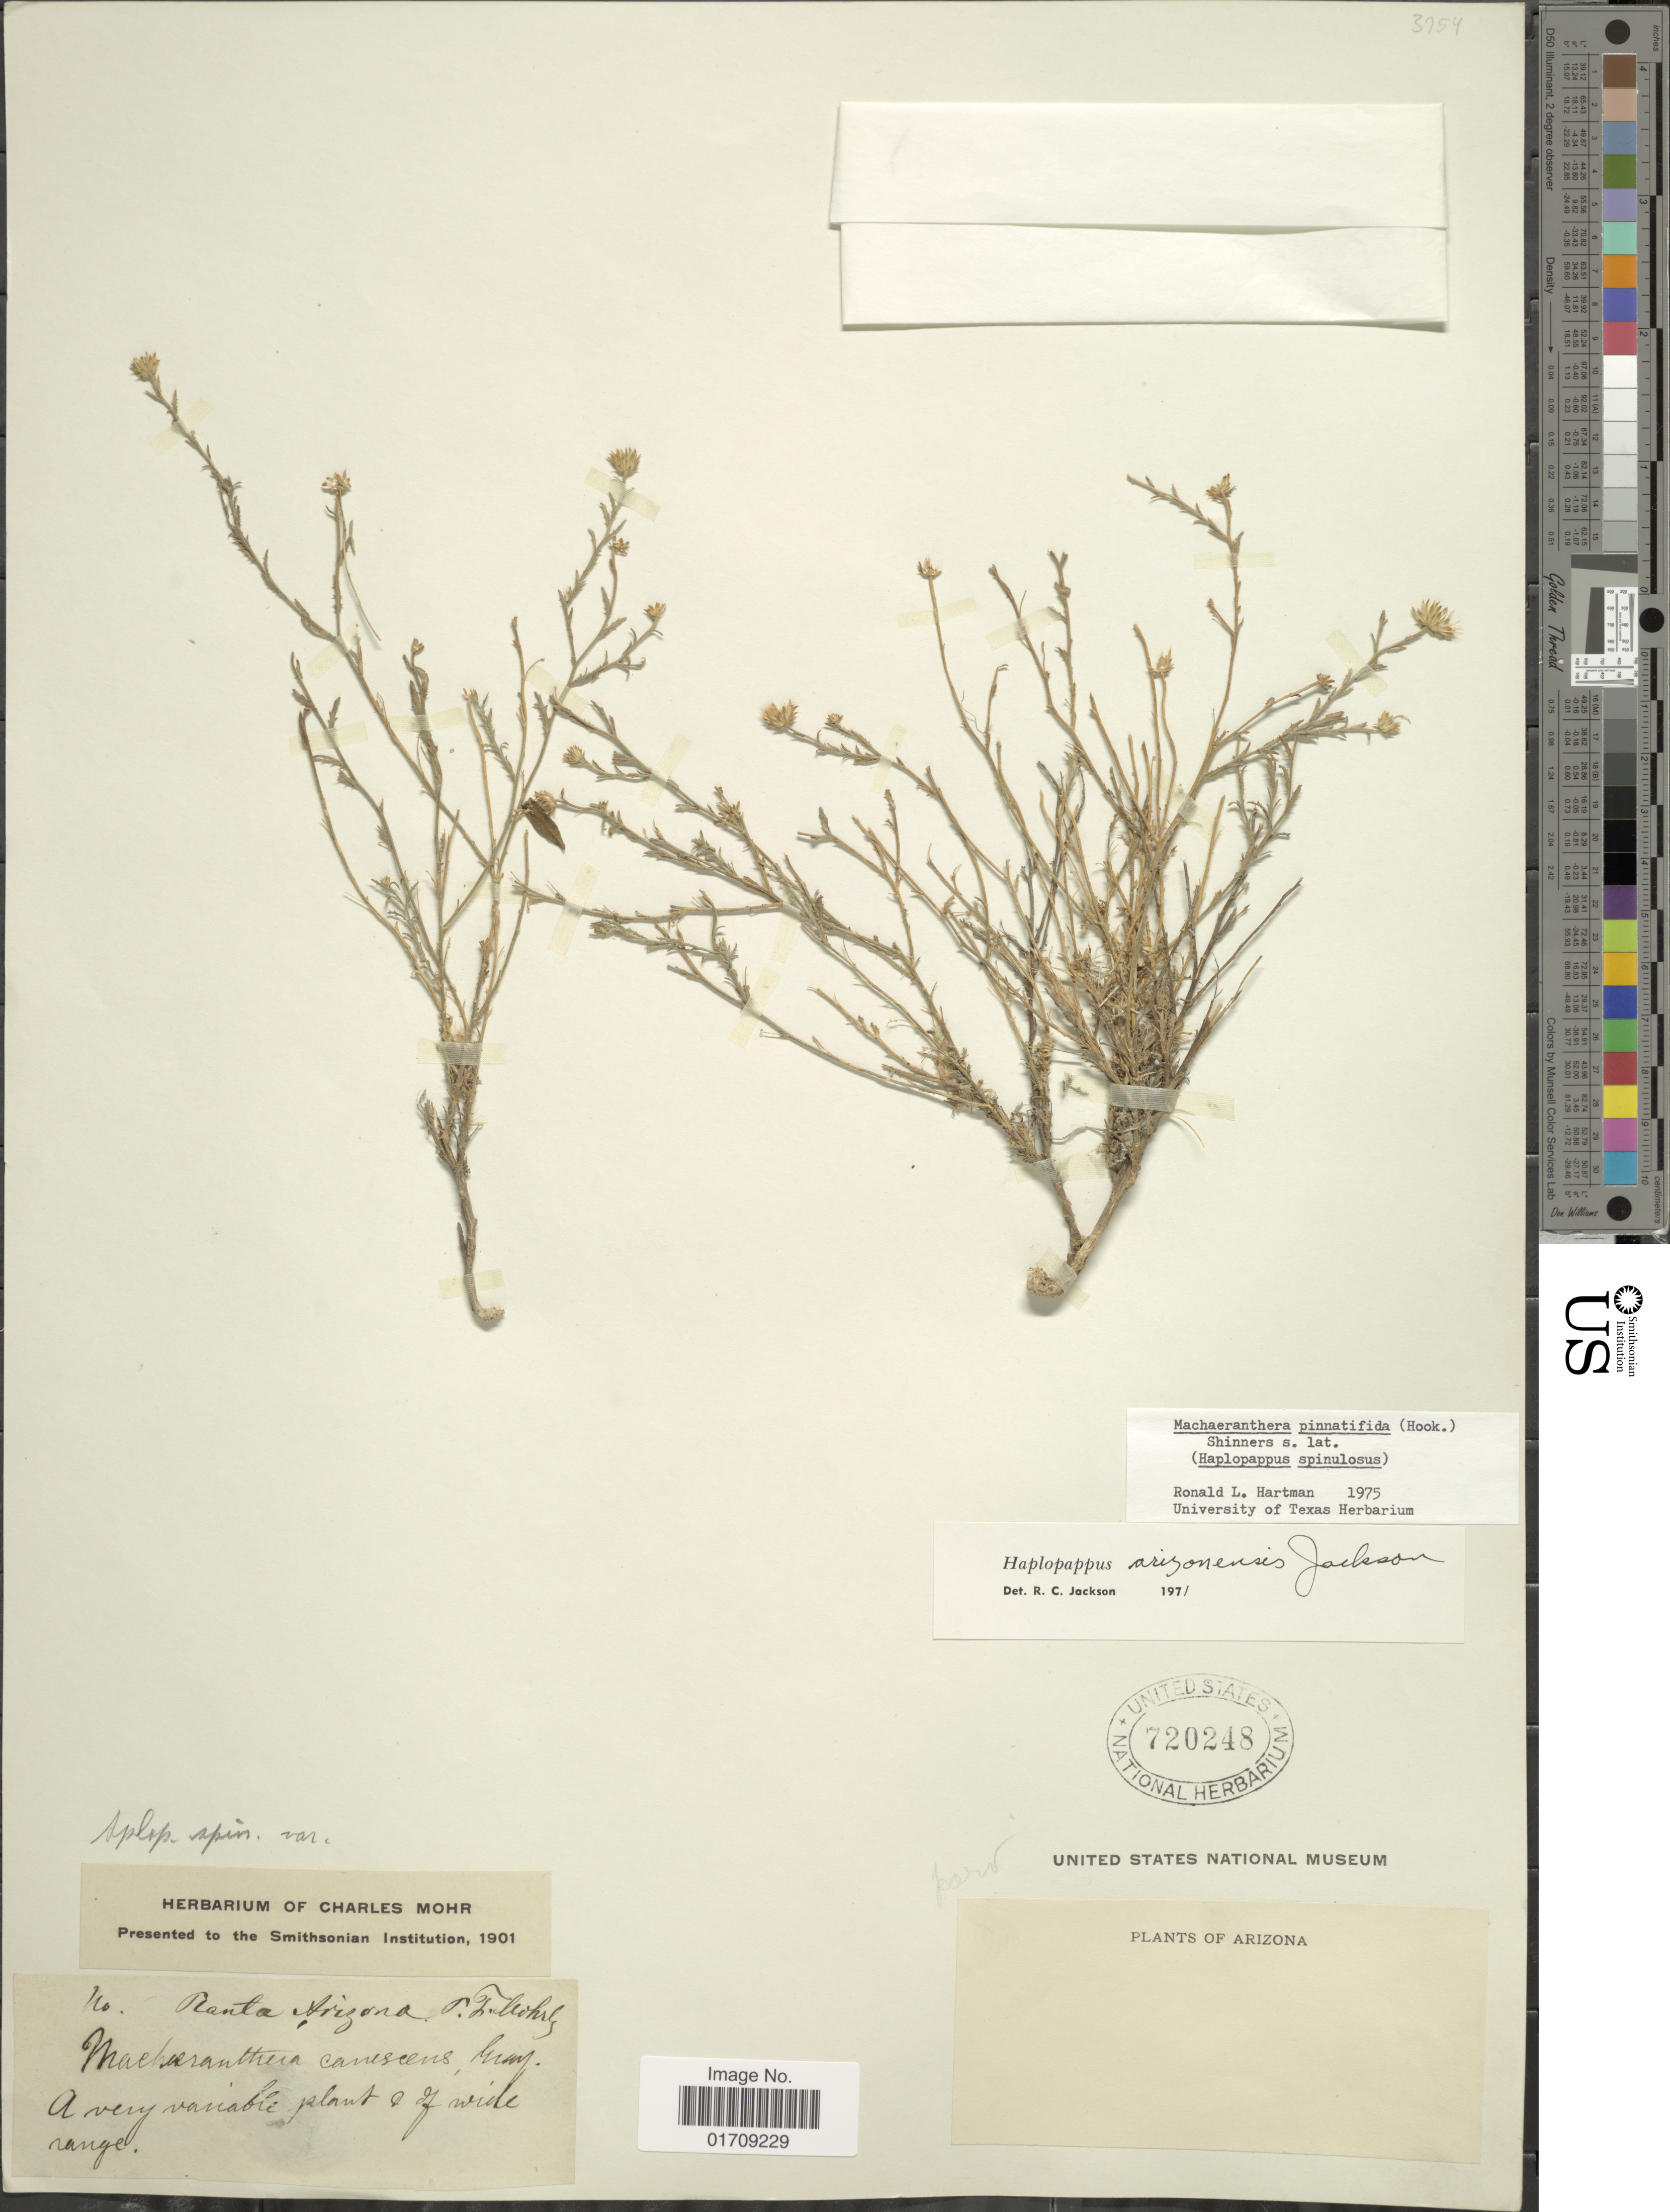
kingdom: Plantae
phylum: Tracheophyta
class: Magnoliopsida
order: Asterales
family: Asteraceae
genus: Machaeranthera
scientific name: Machaeranthera pinnatifida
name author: (Hook.) Shinners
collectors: P. F. Mohr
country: United States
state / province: Arizona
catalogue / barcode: US 720248